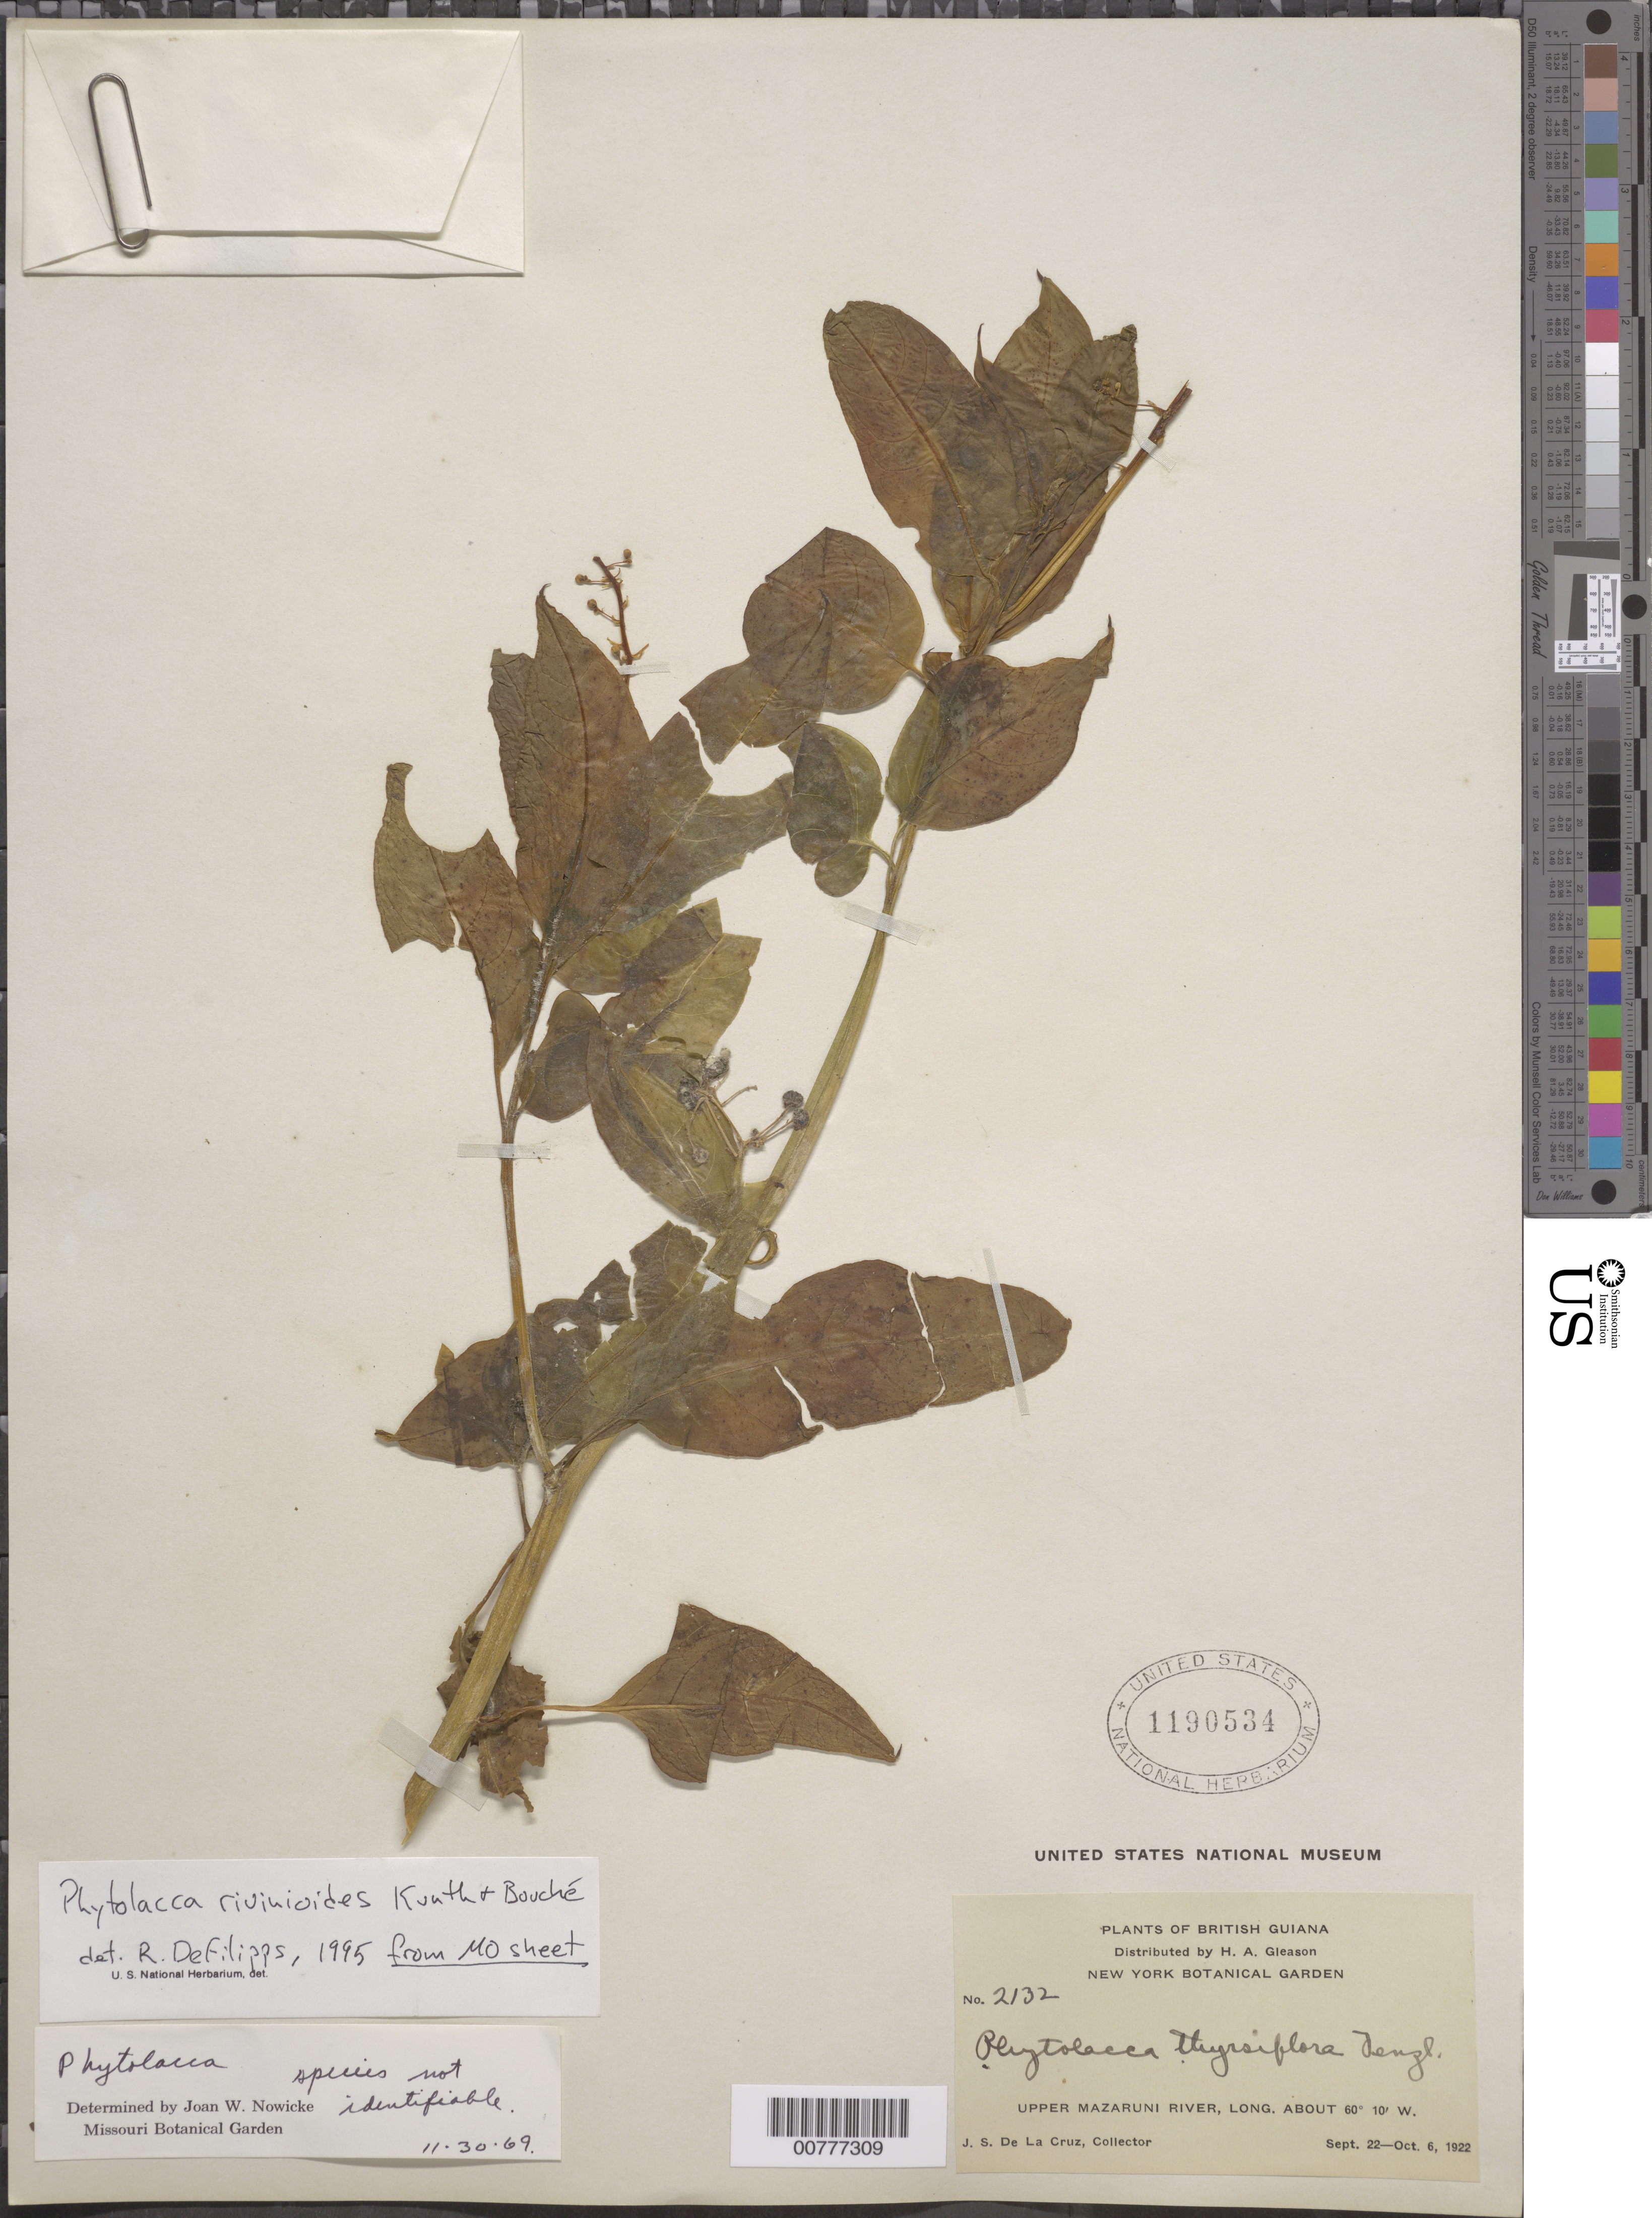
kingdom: Plantae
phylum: Tracheophyta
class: Magnoliopsida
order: Caryophyllales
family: Phytolaccaceae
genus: Phytolacca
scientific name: Phytolacca rivinoides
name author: Kunth & C.D. Bouché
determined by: DeFilipps, R. A.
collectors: J. S. de la Cruz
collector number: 2132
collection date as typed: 22-Sep-22 to 6-Oct-22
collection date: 1922-09-22/1922-10-06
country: Guyana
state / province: Cuyuni-Mazaruni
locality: Upper Mazaruni R.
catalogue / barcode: US 1190534